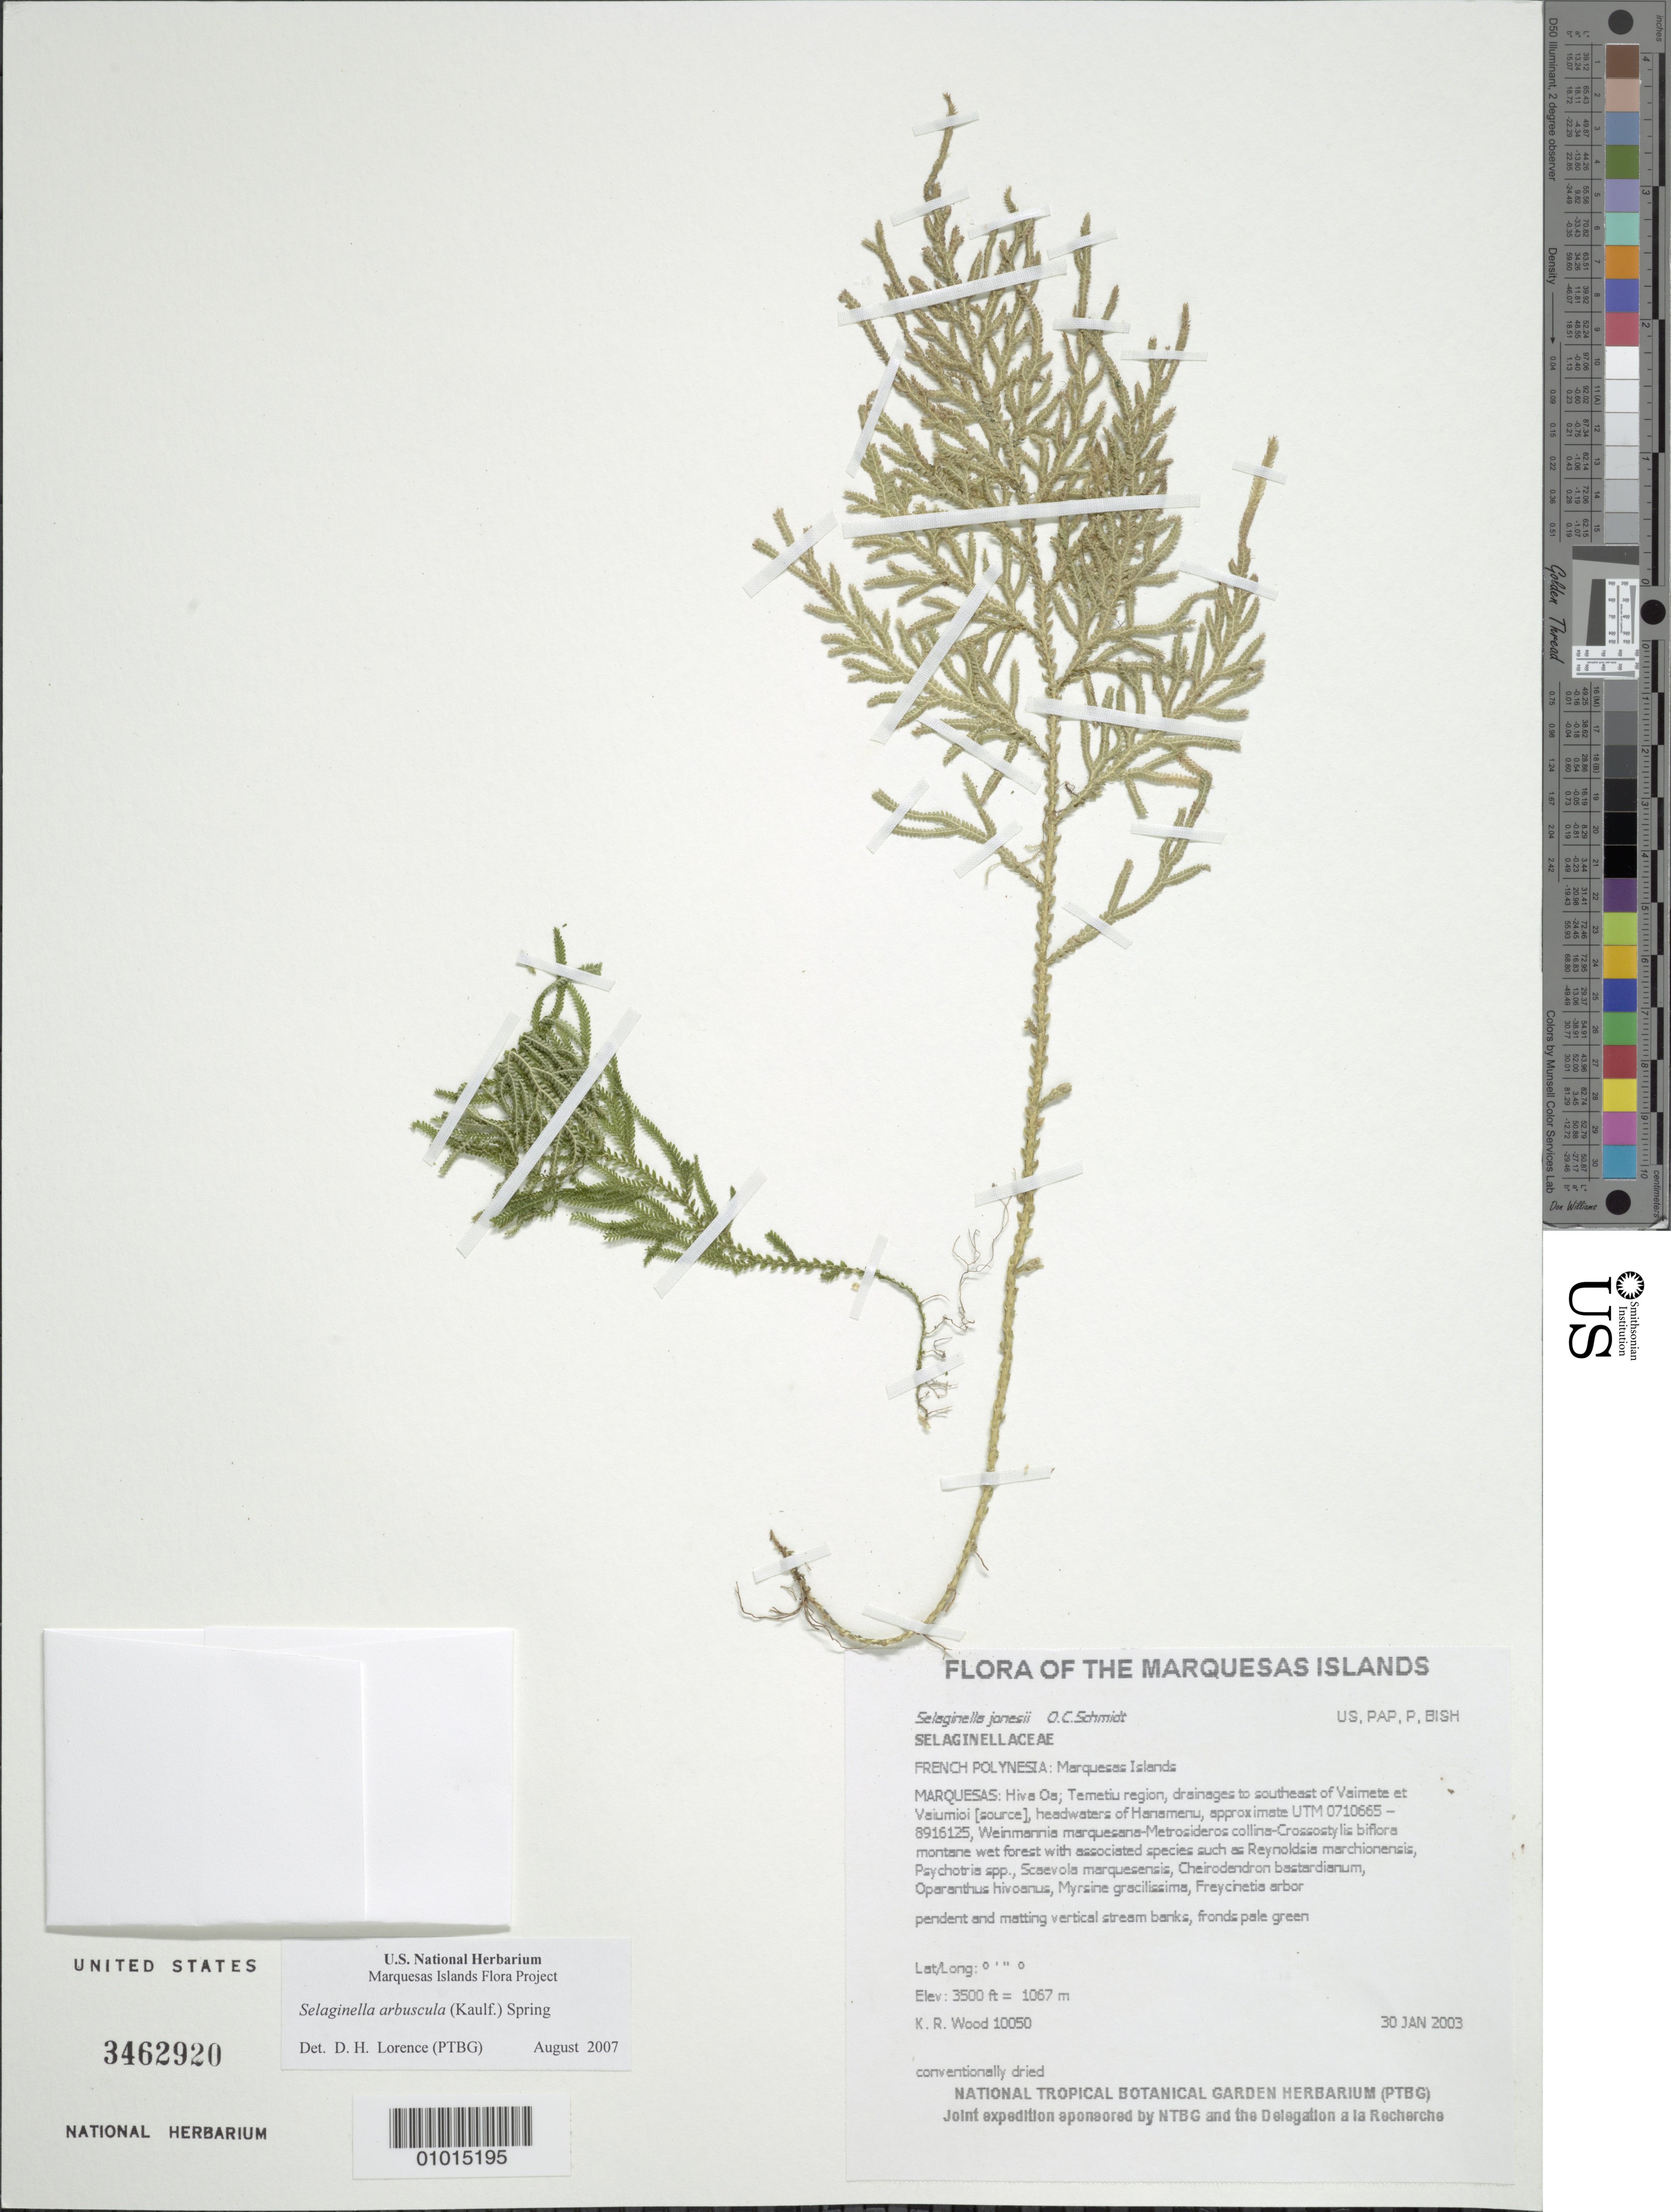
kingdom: Plantae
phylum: Tracheophyta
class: Lycopodiopsida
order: Selaginellales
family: Selaginellaceae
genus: Selaginella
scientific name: Selaginella arbuscula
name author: (Kualf.) Spring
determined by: Smith, Alan R., (UC)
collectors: K. R. Wood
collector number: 10050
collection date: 2003-01-30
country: French Polynesia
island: Hiva Oa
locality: Temetiu region, drainages to southeast of Vaimete et Vaiumioi [source], headwaters of Hanamenu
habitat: Weinmannia marquesana - Metrosideros collina - Crossostylis biflora montane wet forest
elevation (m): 1067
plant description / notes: Pigs, Paspalum conjugatum, Ageratum conyzoides, Psidium guajava, Syzygium cumini, Ludwigia octovalvis, Coffea arabica, and Spathoglottis plicata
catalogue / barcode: US 3462920